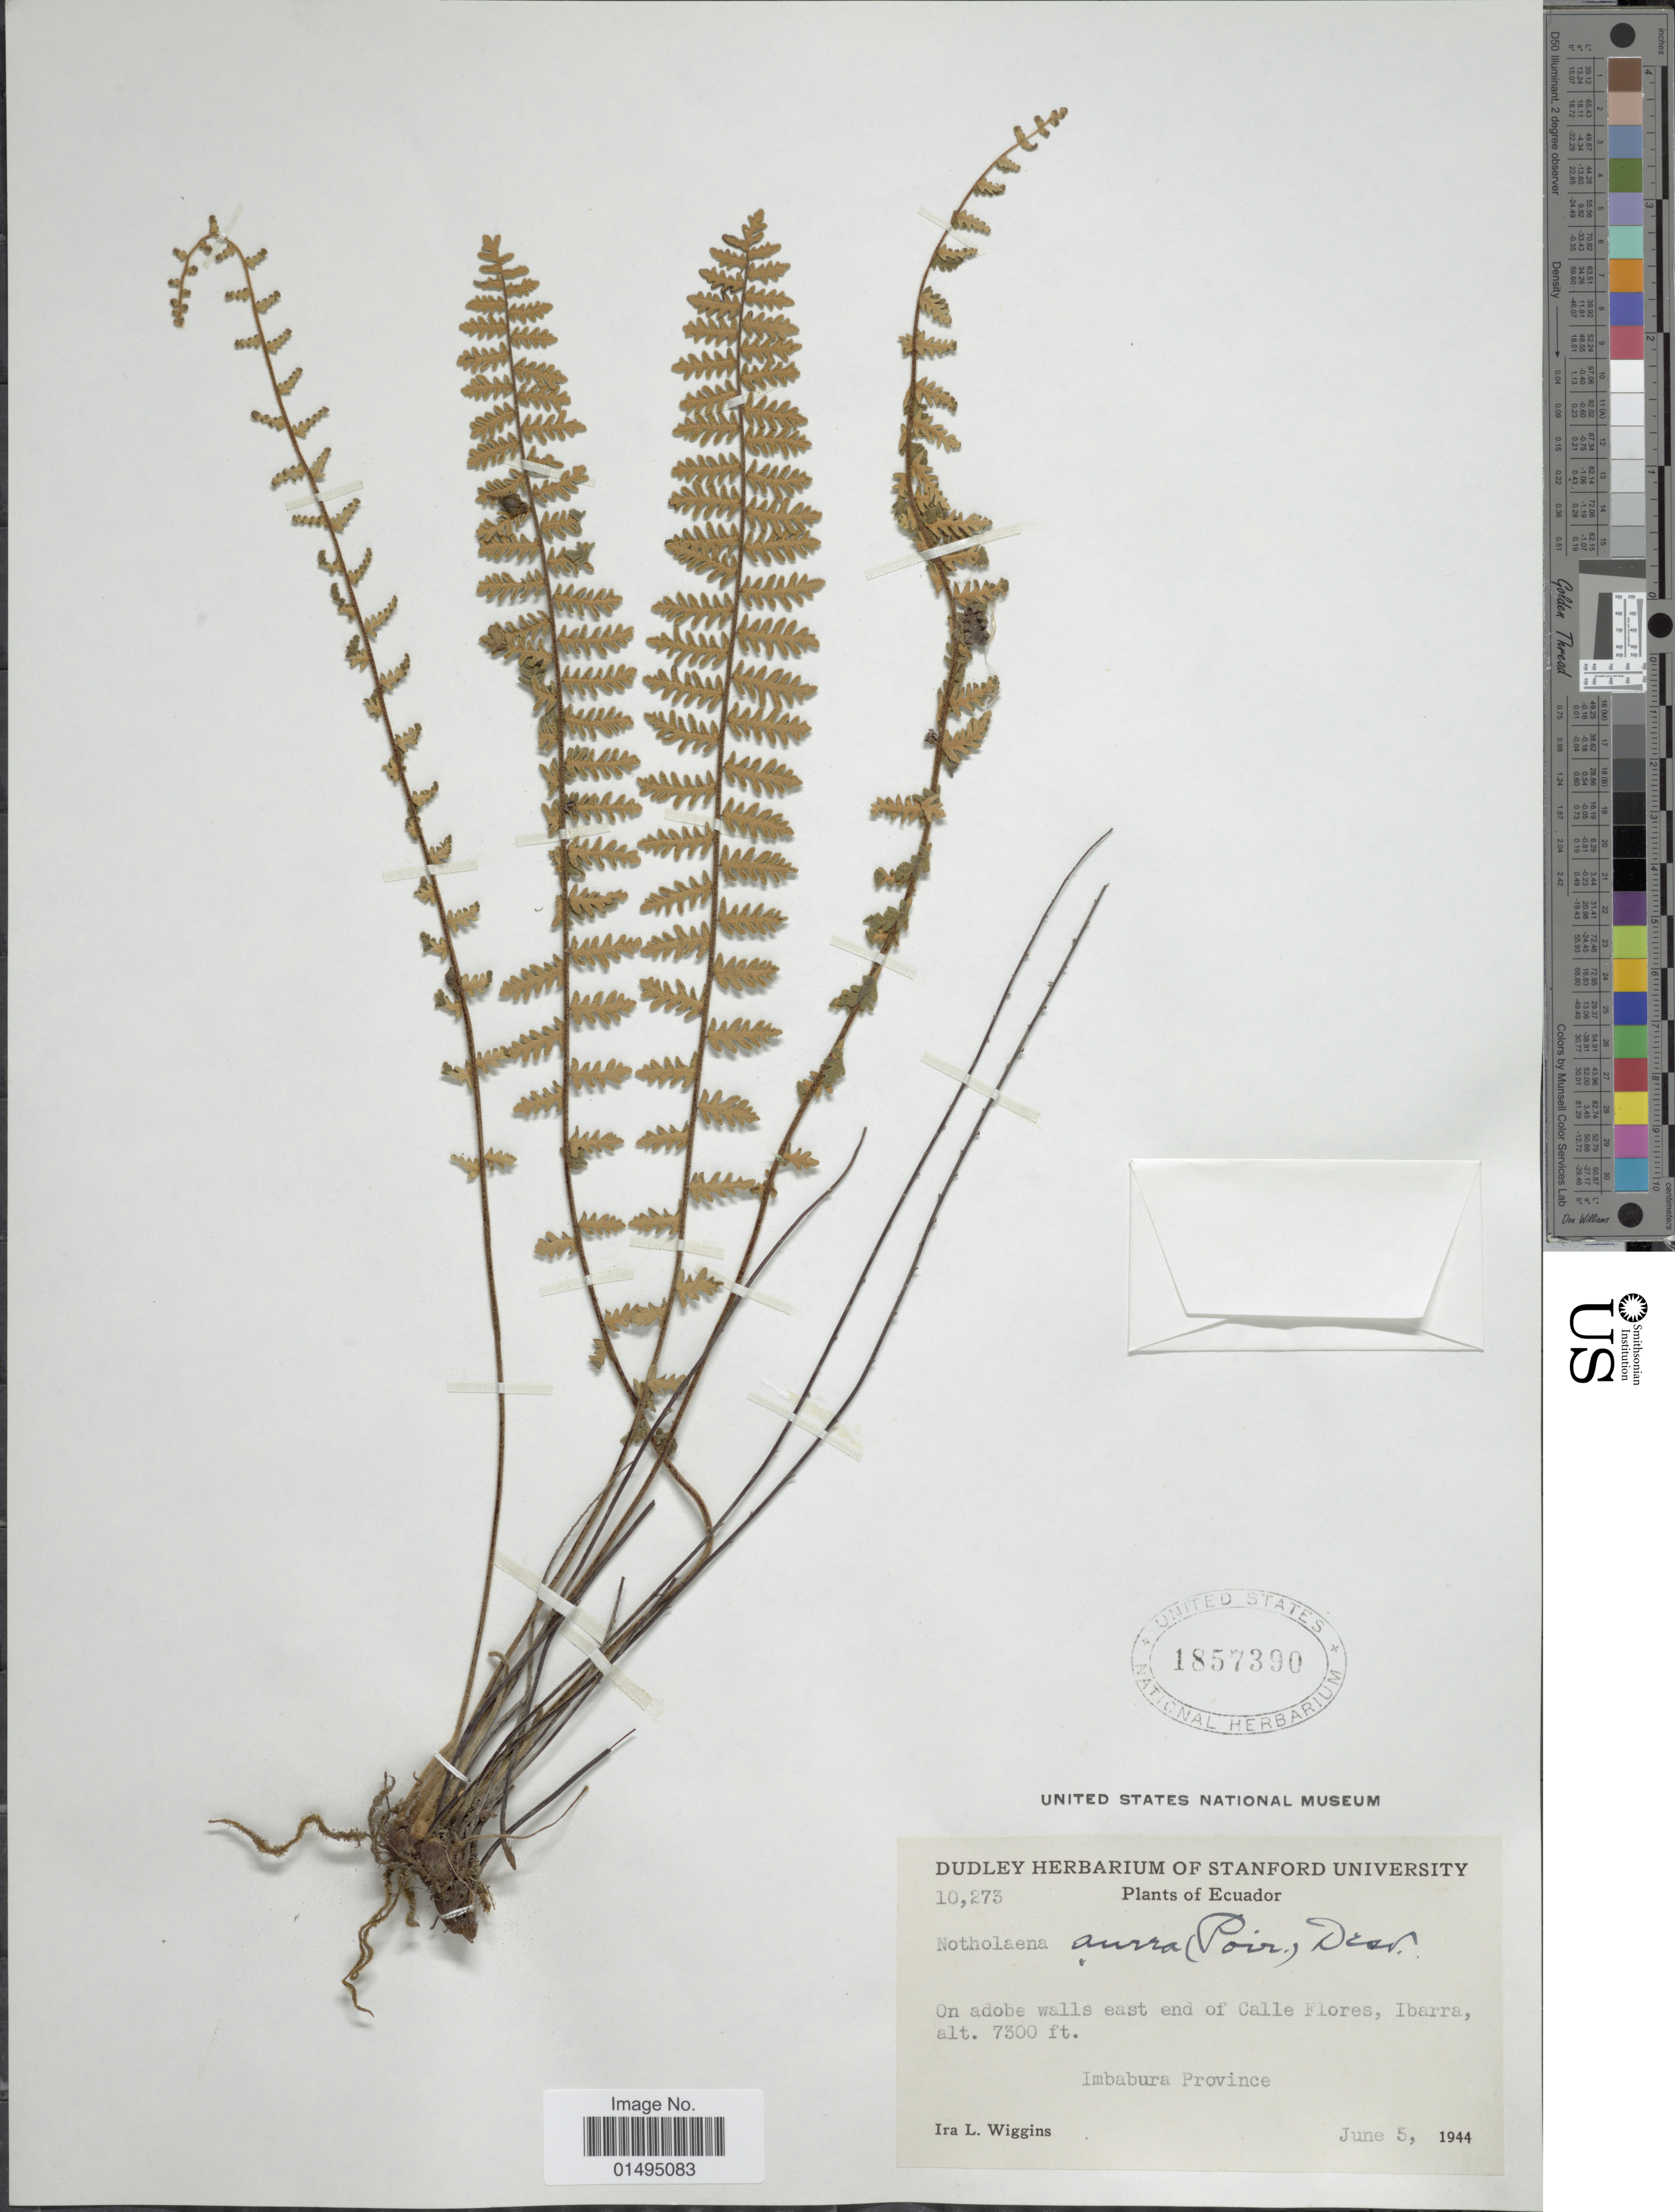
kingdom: Plantae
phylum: Tracheophyta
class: Polypodiopsida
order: Polypodiales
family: Pteridaceae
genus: Myriopteris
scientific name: Myriopteris aurea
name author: (Poir.) Grusz & Windham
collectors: I. L. Wiggins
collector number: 10273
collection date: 1944-06-05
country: Ecuador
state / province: Imbabura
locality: On adobe walls east end of Calle Flores, Ibarra, Imbabura Province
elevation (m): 2225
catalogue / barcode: US 1857390